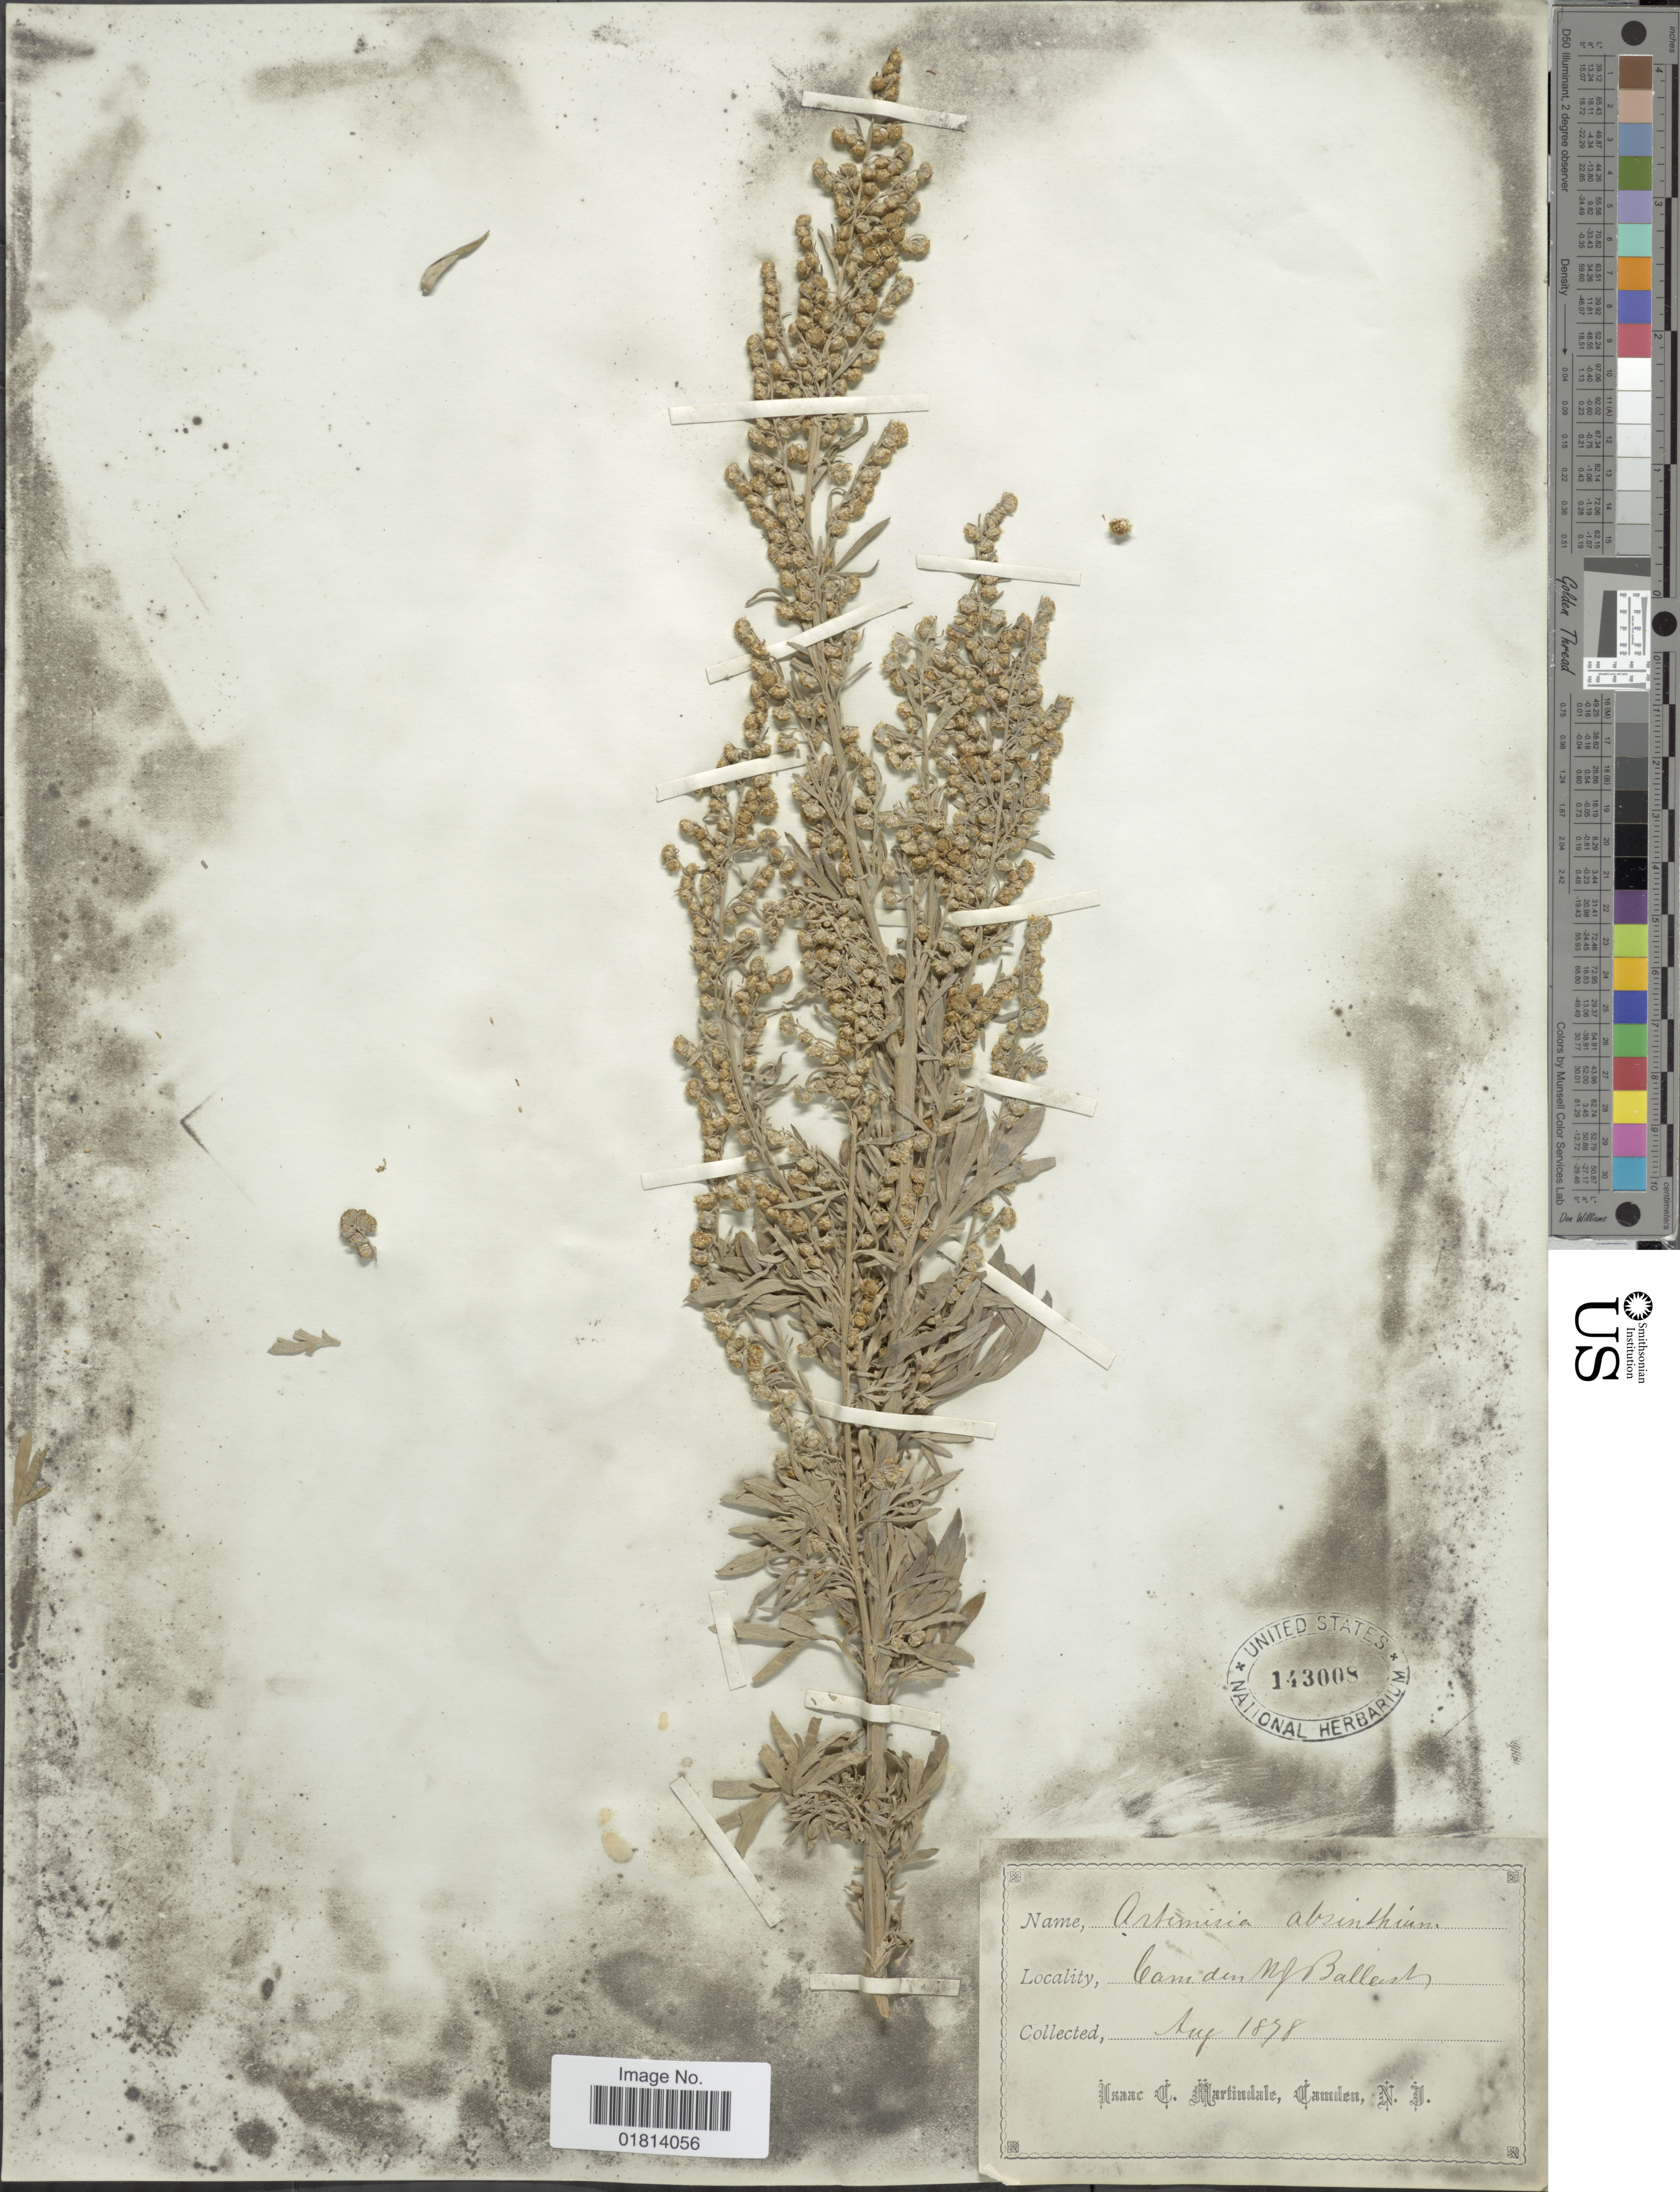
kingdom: Plantae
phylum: Tracheophyta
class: Magnoliopsida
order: Asterales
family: Asteraceae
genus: Artemisia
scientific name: Artemisia absinthium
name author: L.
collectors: I. C. Martindale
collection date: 1878-08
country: United States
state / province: New Jersey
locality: Camden NJ Ballast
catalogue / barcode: US 143008